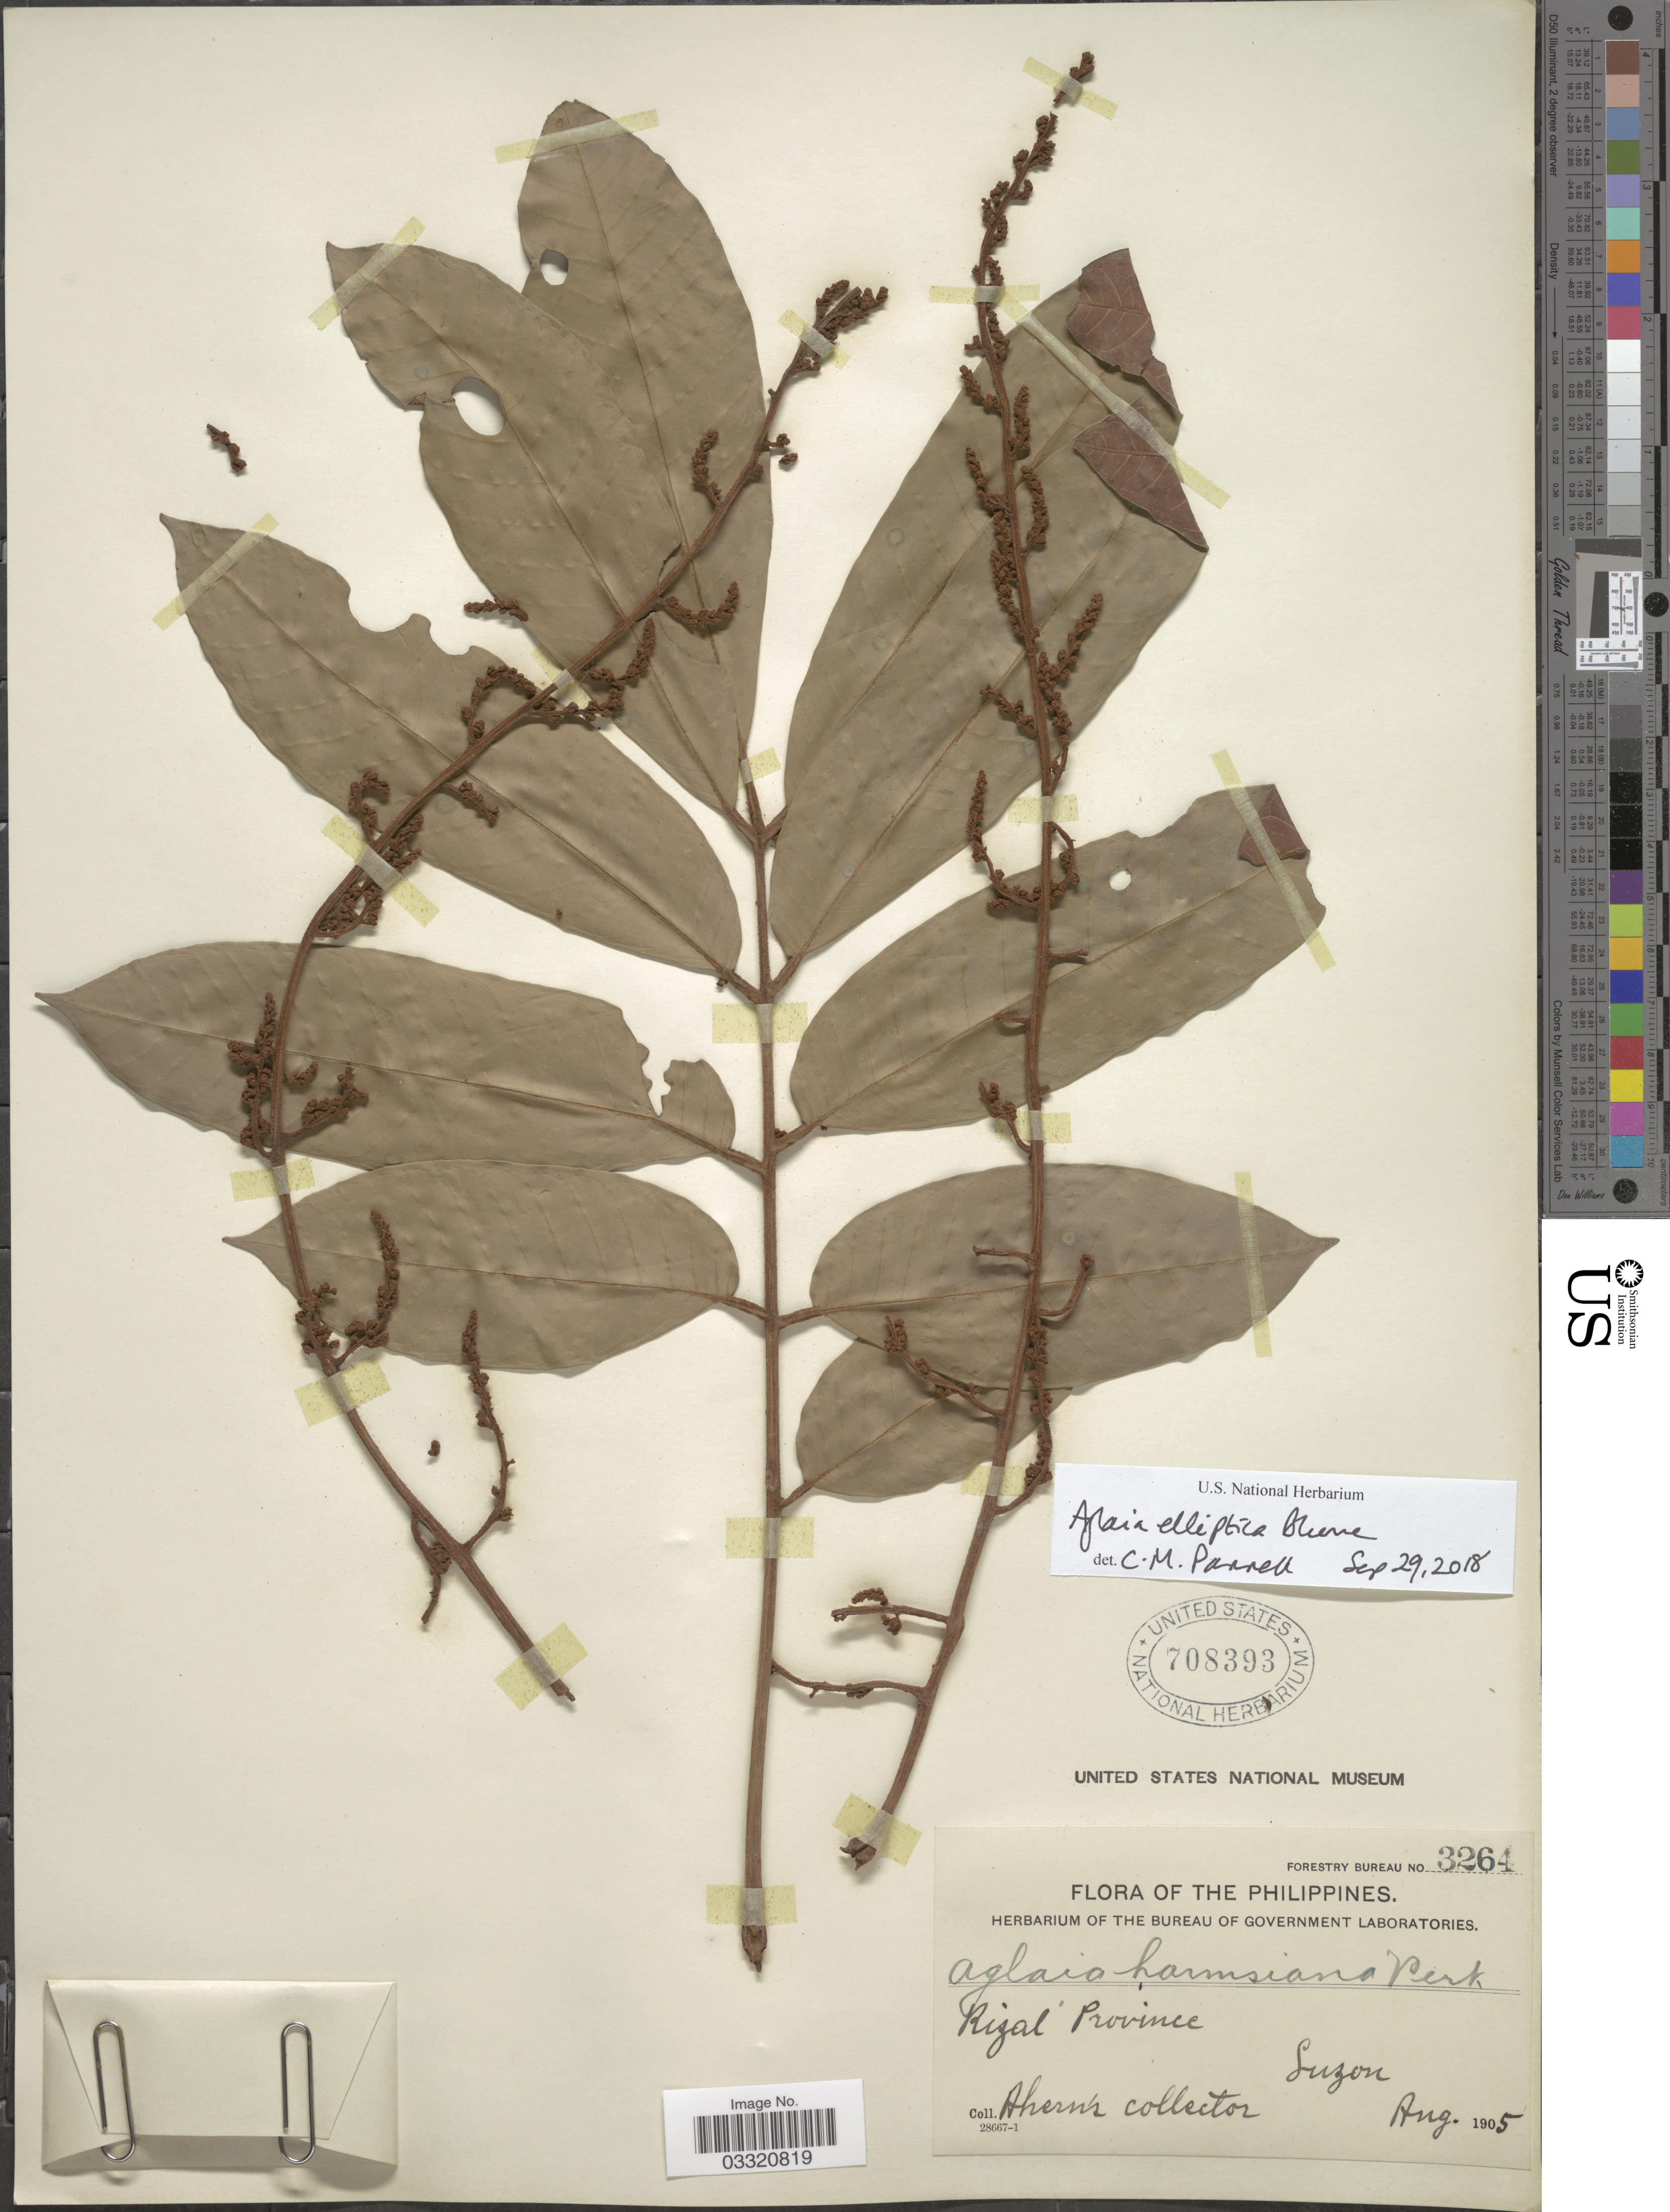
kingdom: Plantae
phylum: Tracheophyta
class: Magnoliopsida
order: Sapindales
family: Meliaceae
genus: Aglaia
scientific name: Aglaia elliptica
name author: Blume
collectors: Ahern's collector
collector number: Forestry Bureau 3264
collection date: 1905-08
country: Philippines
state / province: Calabarzon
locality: Rizal Province, Luzon.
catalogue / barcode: US 708393